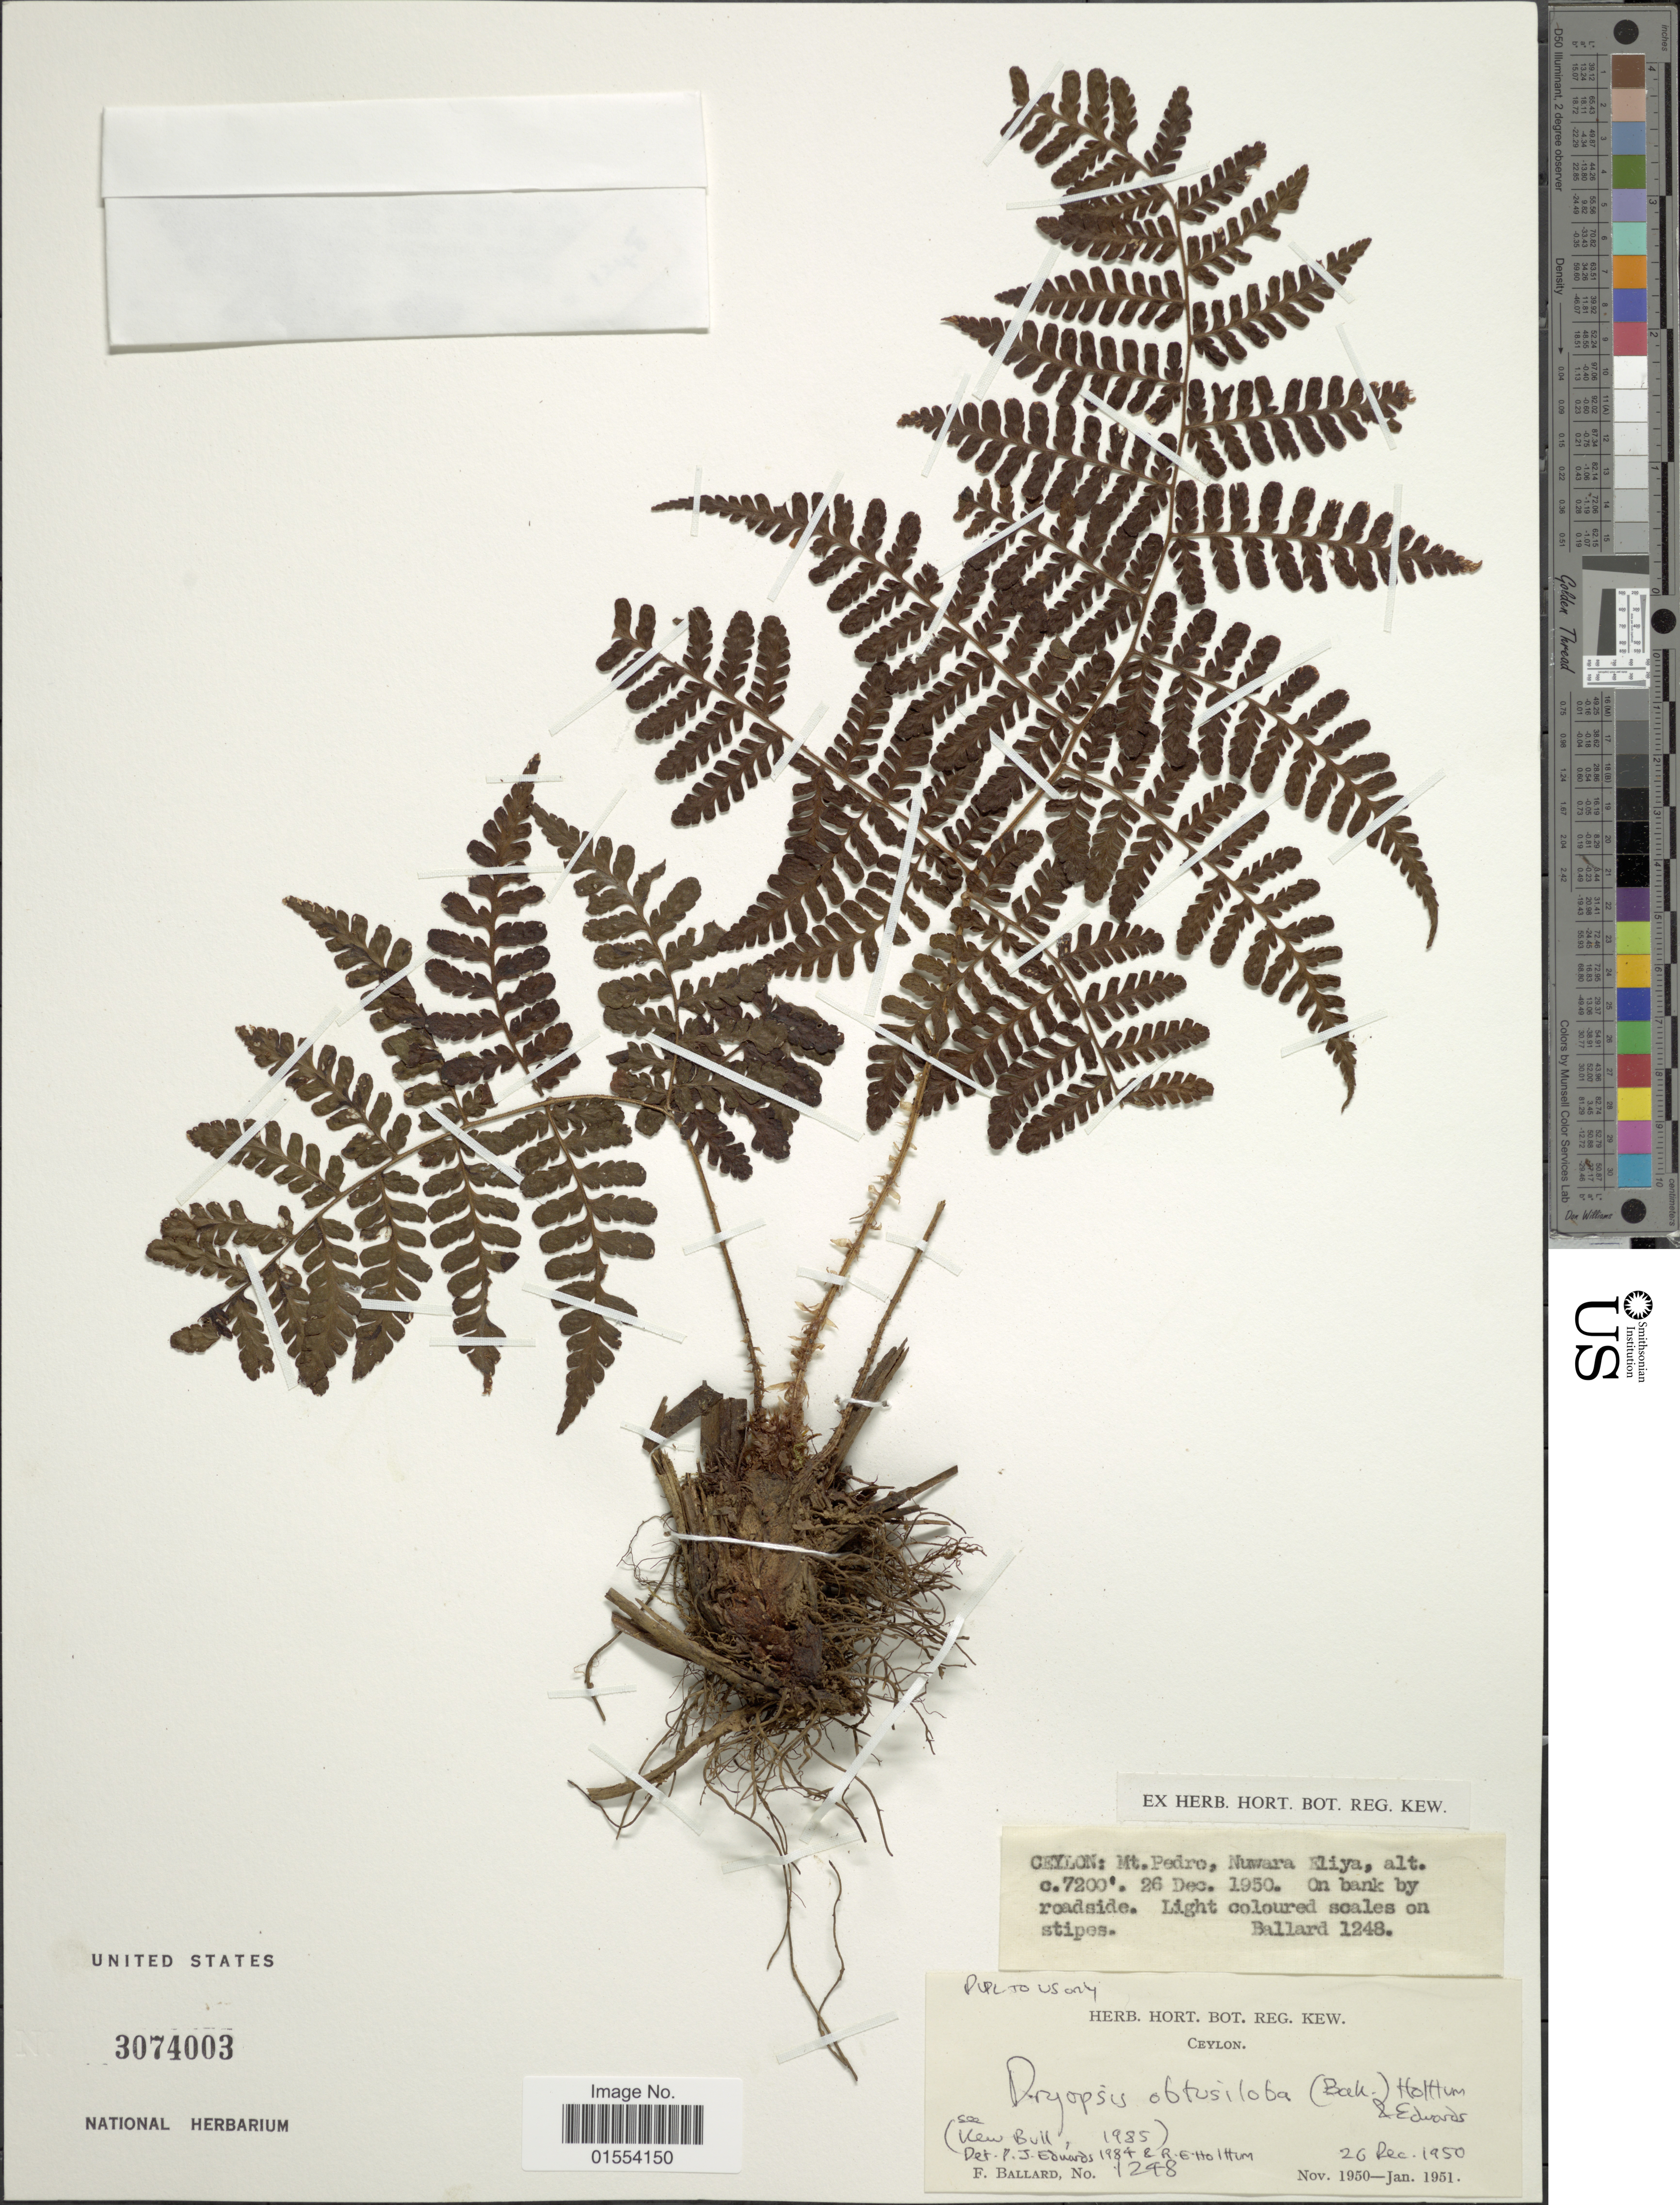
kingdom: Plantae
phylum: Tracheophyta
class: Polypodiopsida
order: Polypodiales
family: Dryopteridaceae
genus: Dryopteris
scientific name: Dryopteris ferruginea var. obtusiloba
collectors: F. Ballard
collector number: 1248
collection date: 1950-12-26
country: Sri Lanka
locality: Ceylon: Mt. Pedro, Nuwara Eliya.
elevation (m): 2195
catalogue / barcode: US 3074003